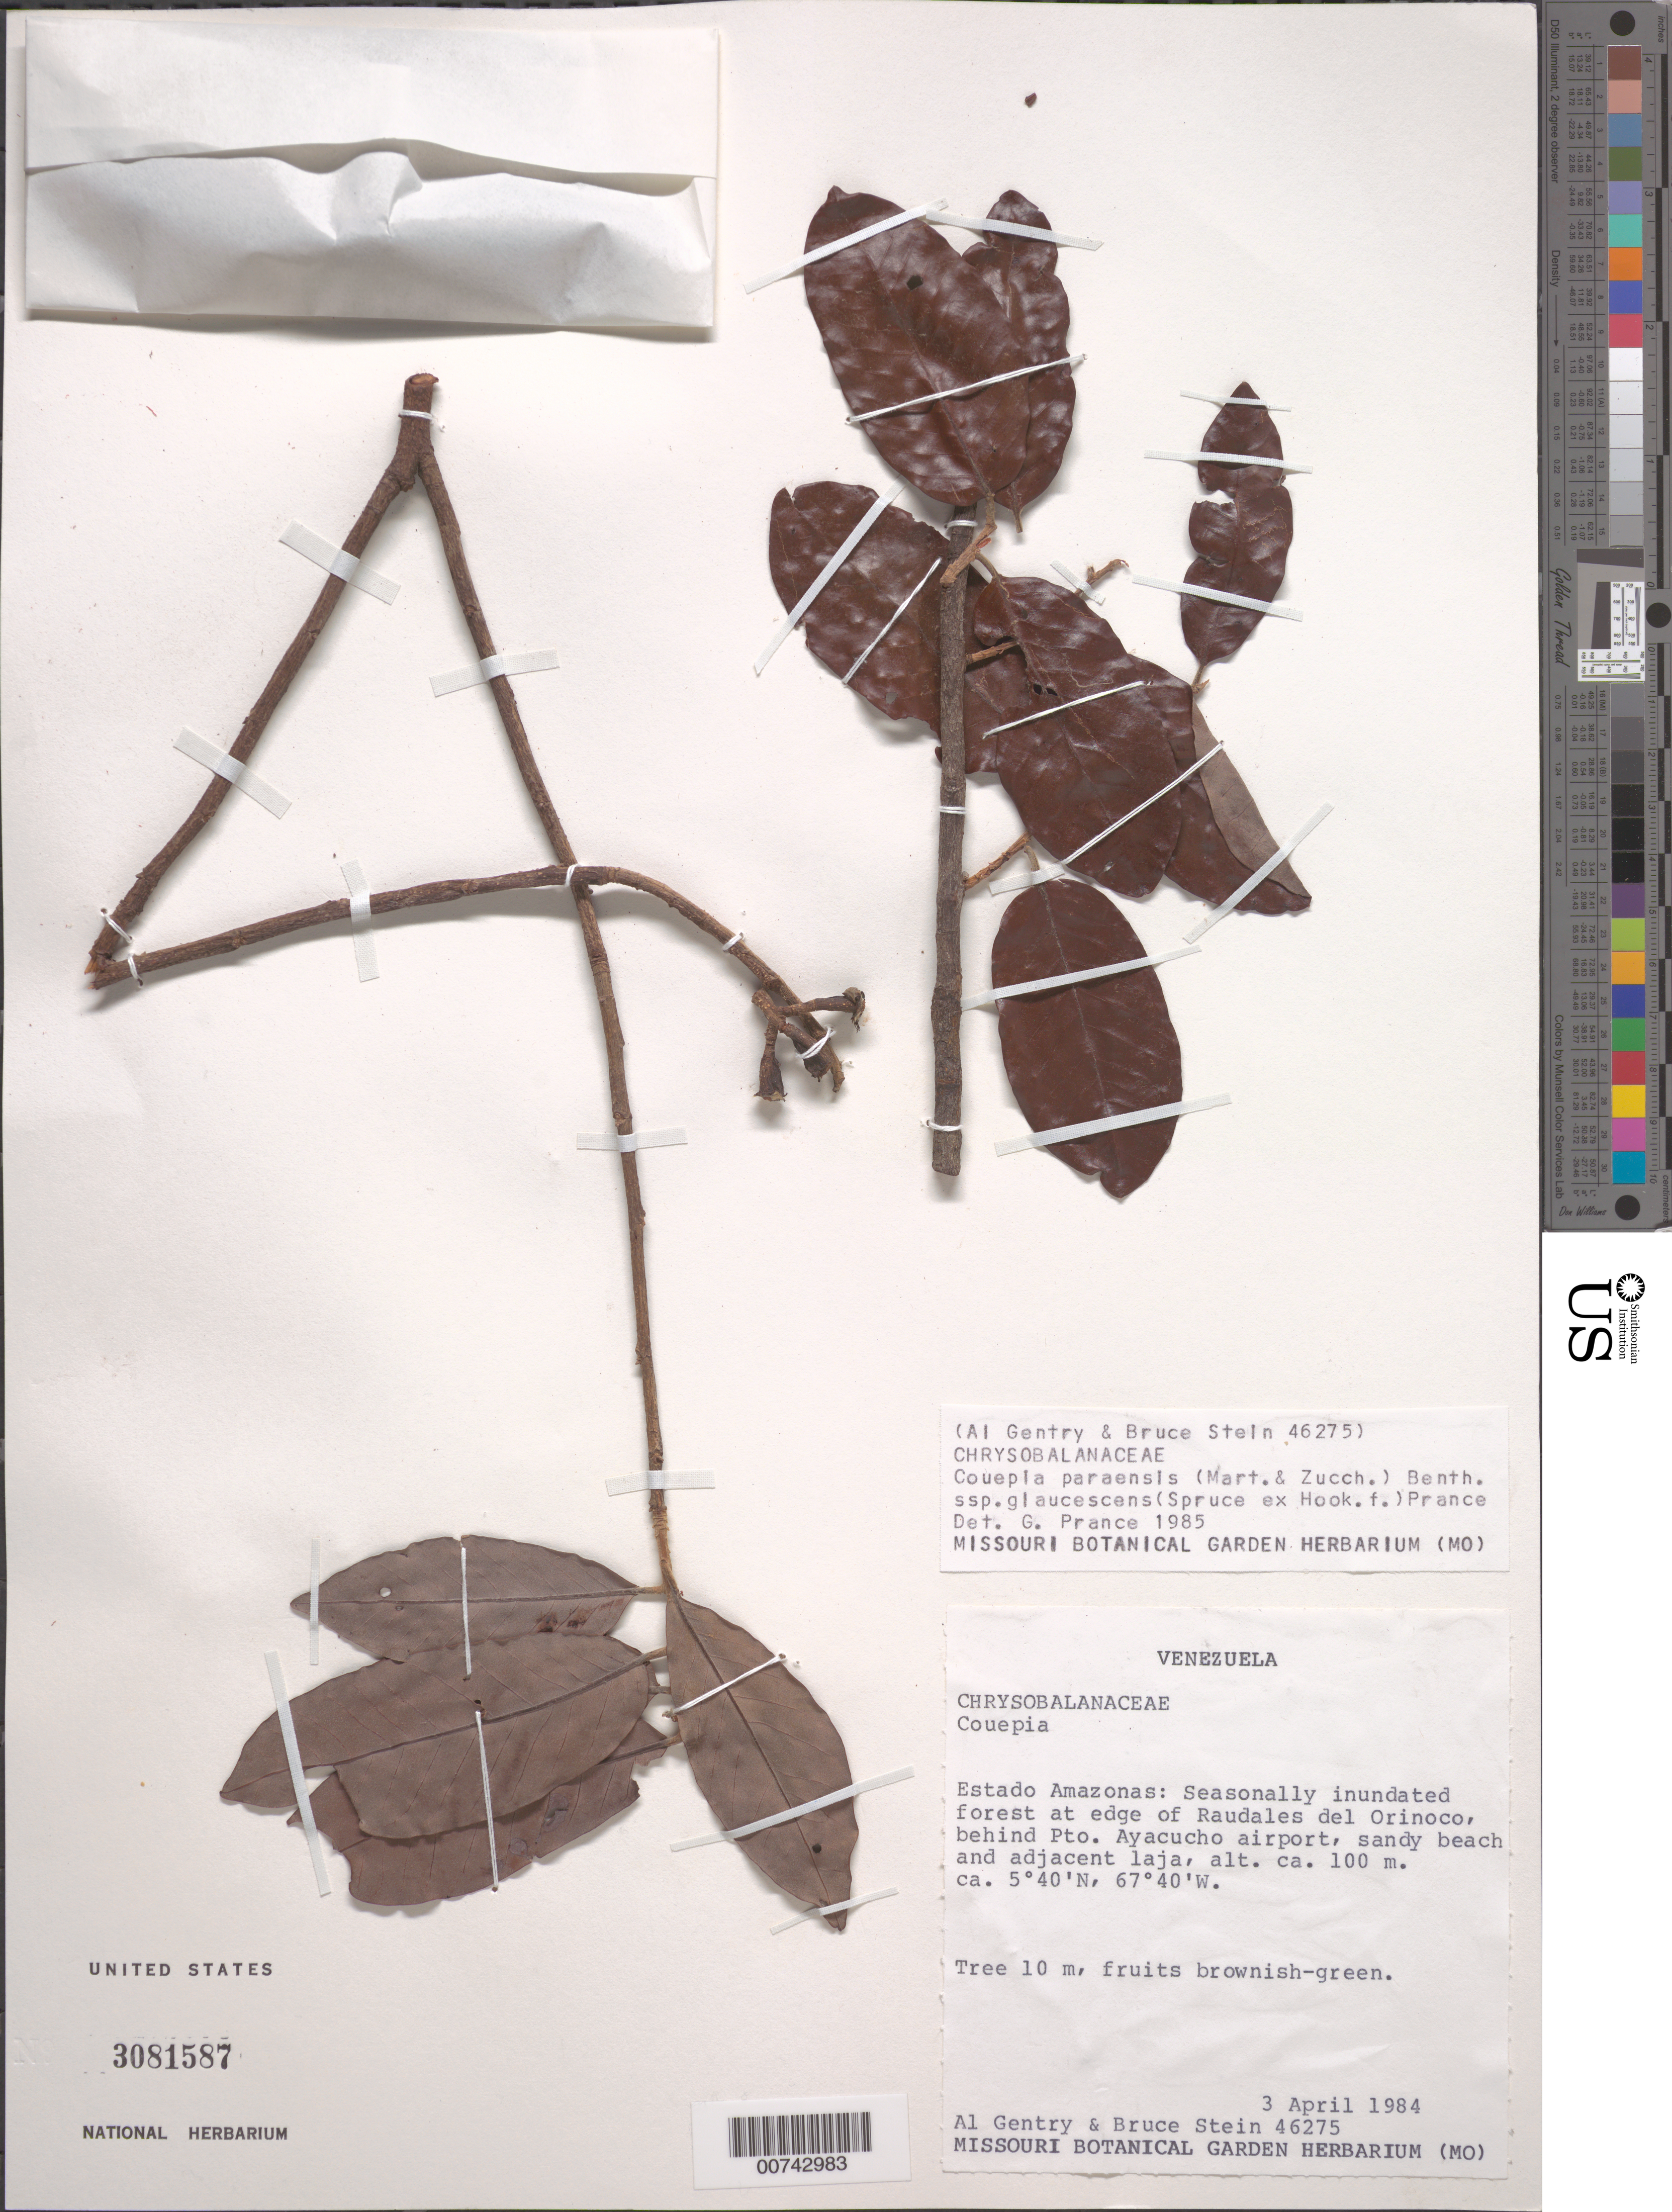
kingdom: Plantae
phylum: Tracheophyta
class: Magnoliopsida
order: Malpighiales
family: Chrysobalanaceae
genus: Couepia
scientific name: Couepia paraensis subsp. glaucescens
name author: (Spruce ex Hook. f.) Prance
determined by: Prance, G. T.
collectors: A. H. Gentry & B. Stein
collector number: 46275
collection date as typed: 3-Apr-84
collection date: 1984-04-03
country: Venezuela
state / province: Amazonas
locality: Río Orinoco, behind Puerto Ayacucho airport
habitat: Seasonally inundated forest at edge of Raudales del Orinoco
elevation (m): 100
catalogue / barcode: US 3081587